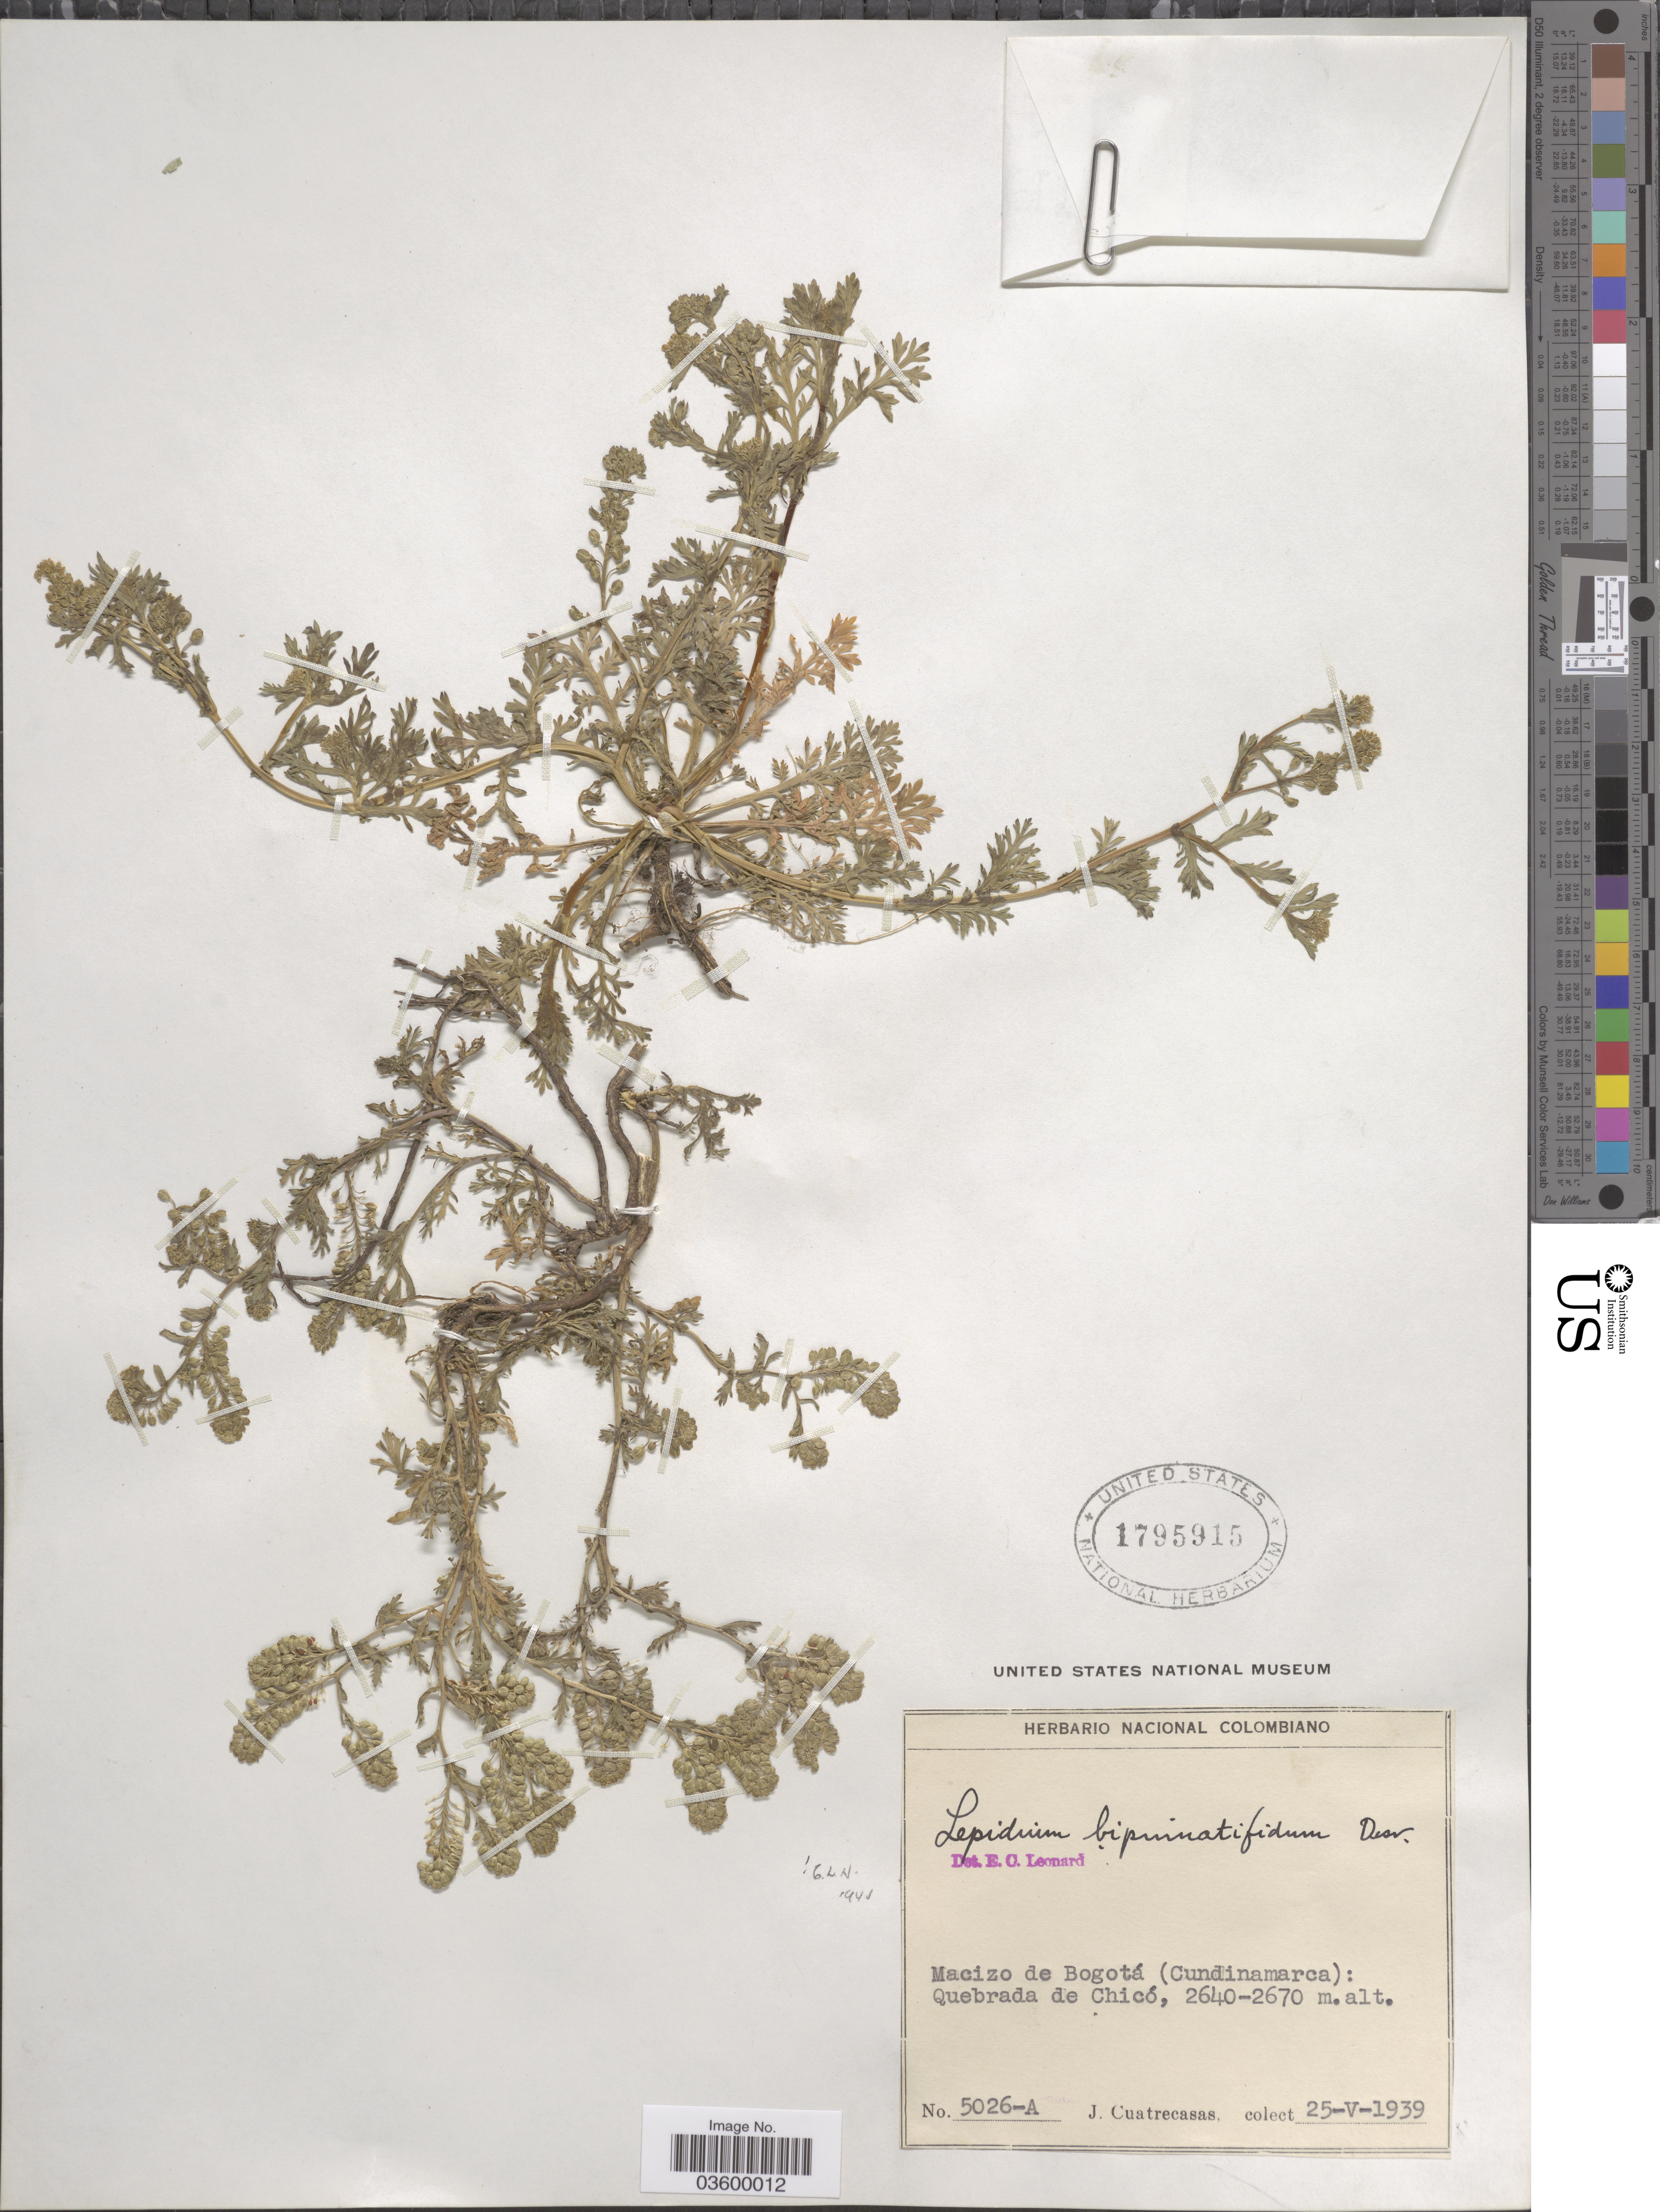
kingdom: Plantae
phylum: Tracheophyta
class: Magnoliopsida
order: Brassicales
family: Brassicaceae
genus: Lepidium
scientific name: Lepidium bipinnatifidum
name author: Desv.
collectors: J. Cuatrecasas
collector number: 5026-A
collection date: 1939-05-25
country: Colombia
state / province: Cundinamarca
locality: Macizo de Bogotá: Quebrada de Chicó.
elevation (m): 2640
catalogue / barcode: US 1795915